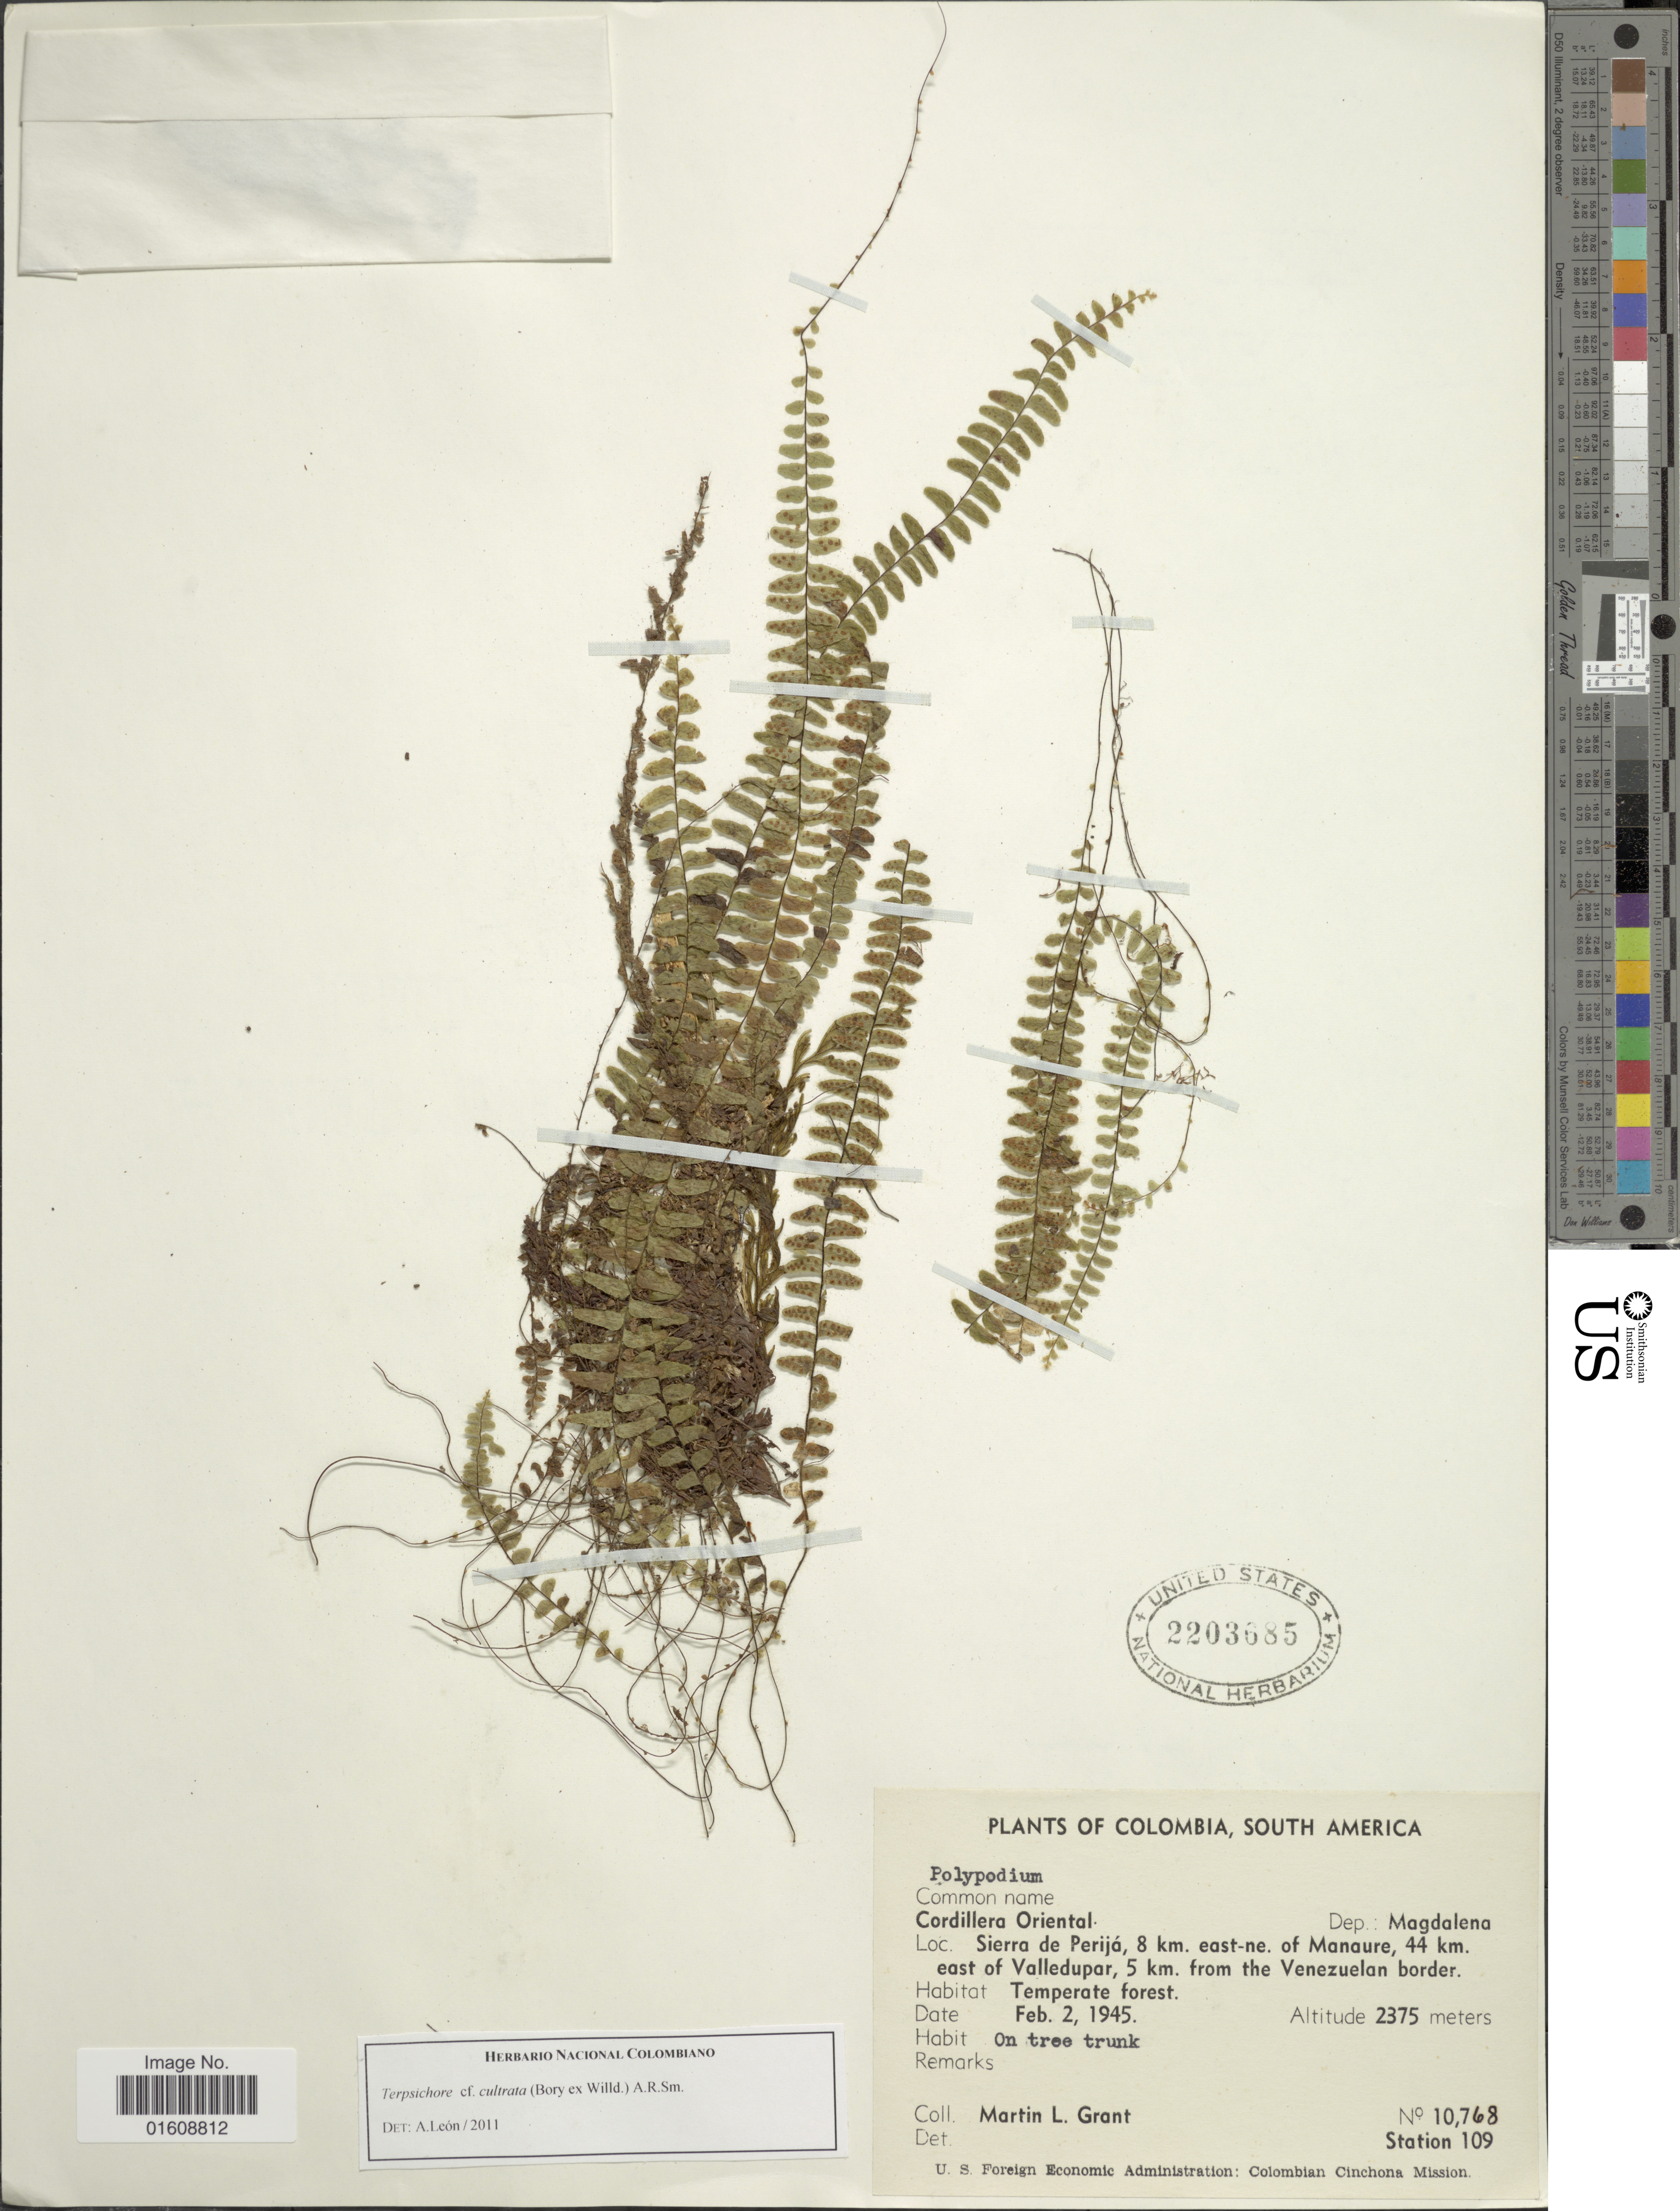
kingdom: Plantae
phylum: Tracheophyta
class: Polypodiopsida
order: Polypodiales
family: Polypodiaceae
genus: Alansmia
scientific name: Alansmia cultrata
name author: (Bory ex Willd.) Moguel & M. Kessler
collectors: M. L. Grant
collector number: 10768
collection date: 1945-02-02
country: Colombia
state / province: Magdalena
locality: Cordillera Oriental. Sierra de Perijá, 8 km. east-ne. of Manaure, 44 km. east of Valledupar, 5 km. from the Venezuelan border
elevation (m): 2375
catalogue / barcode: US 2203685